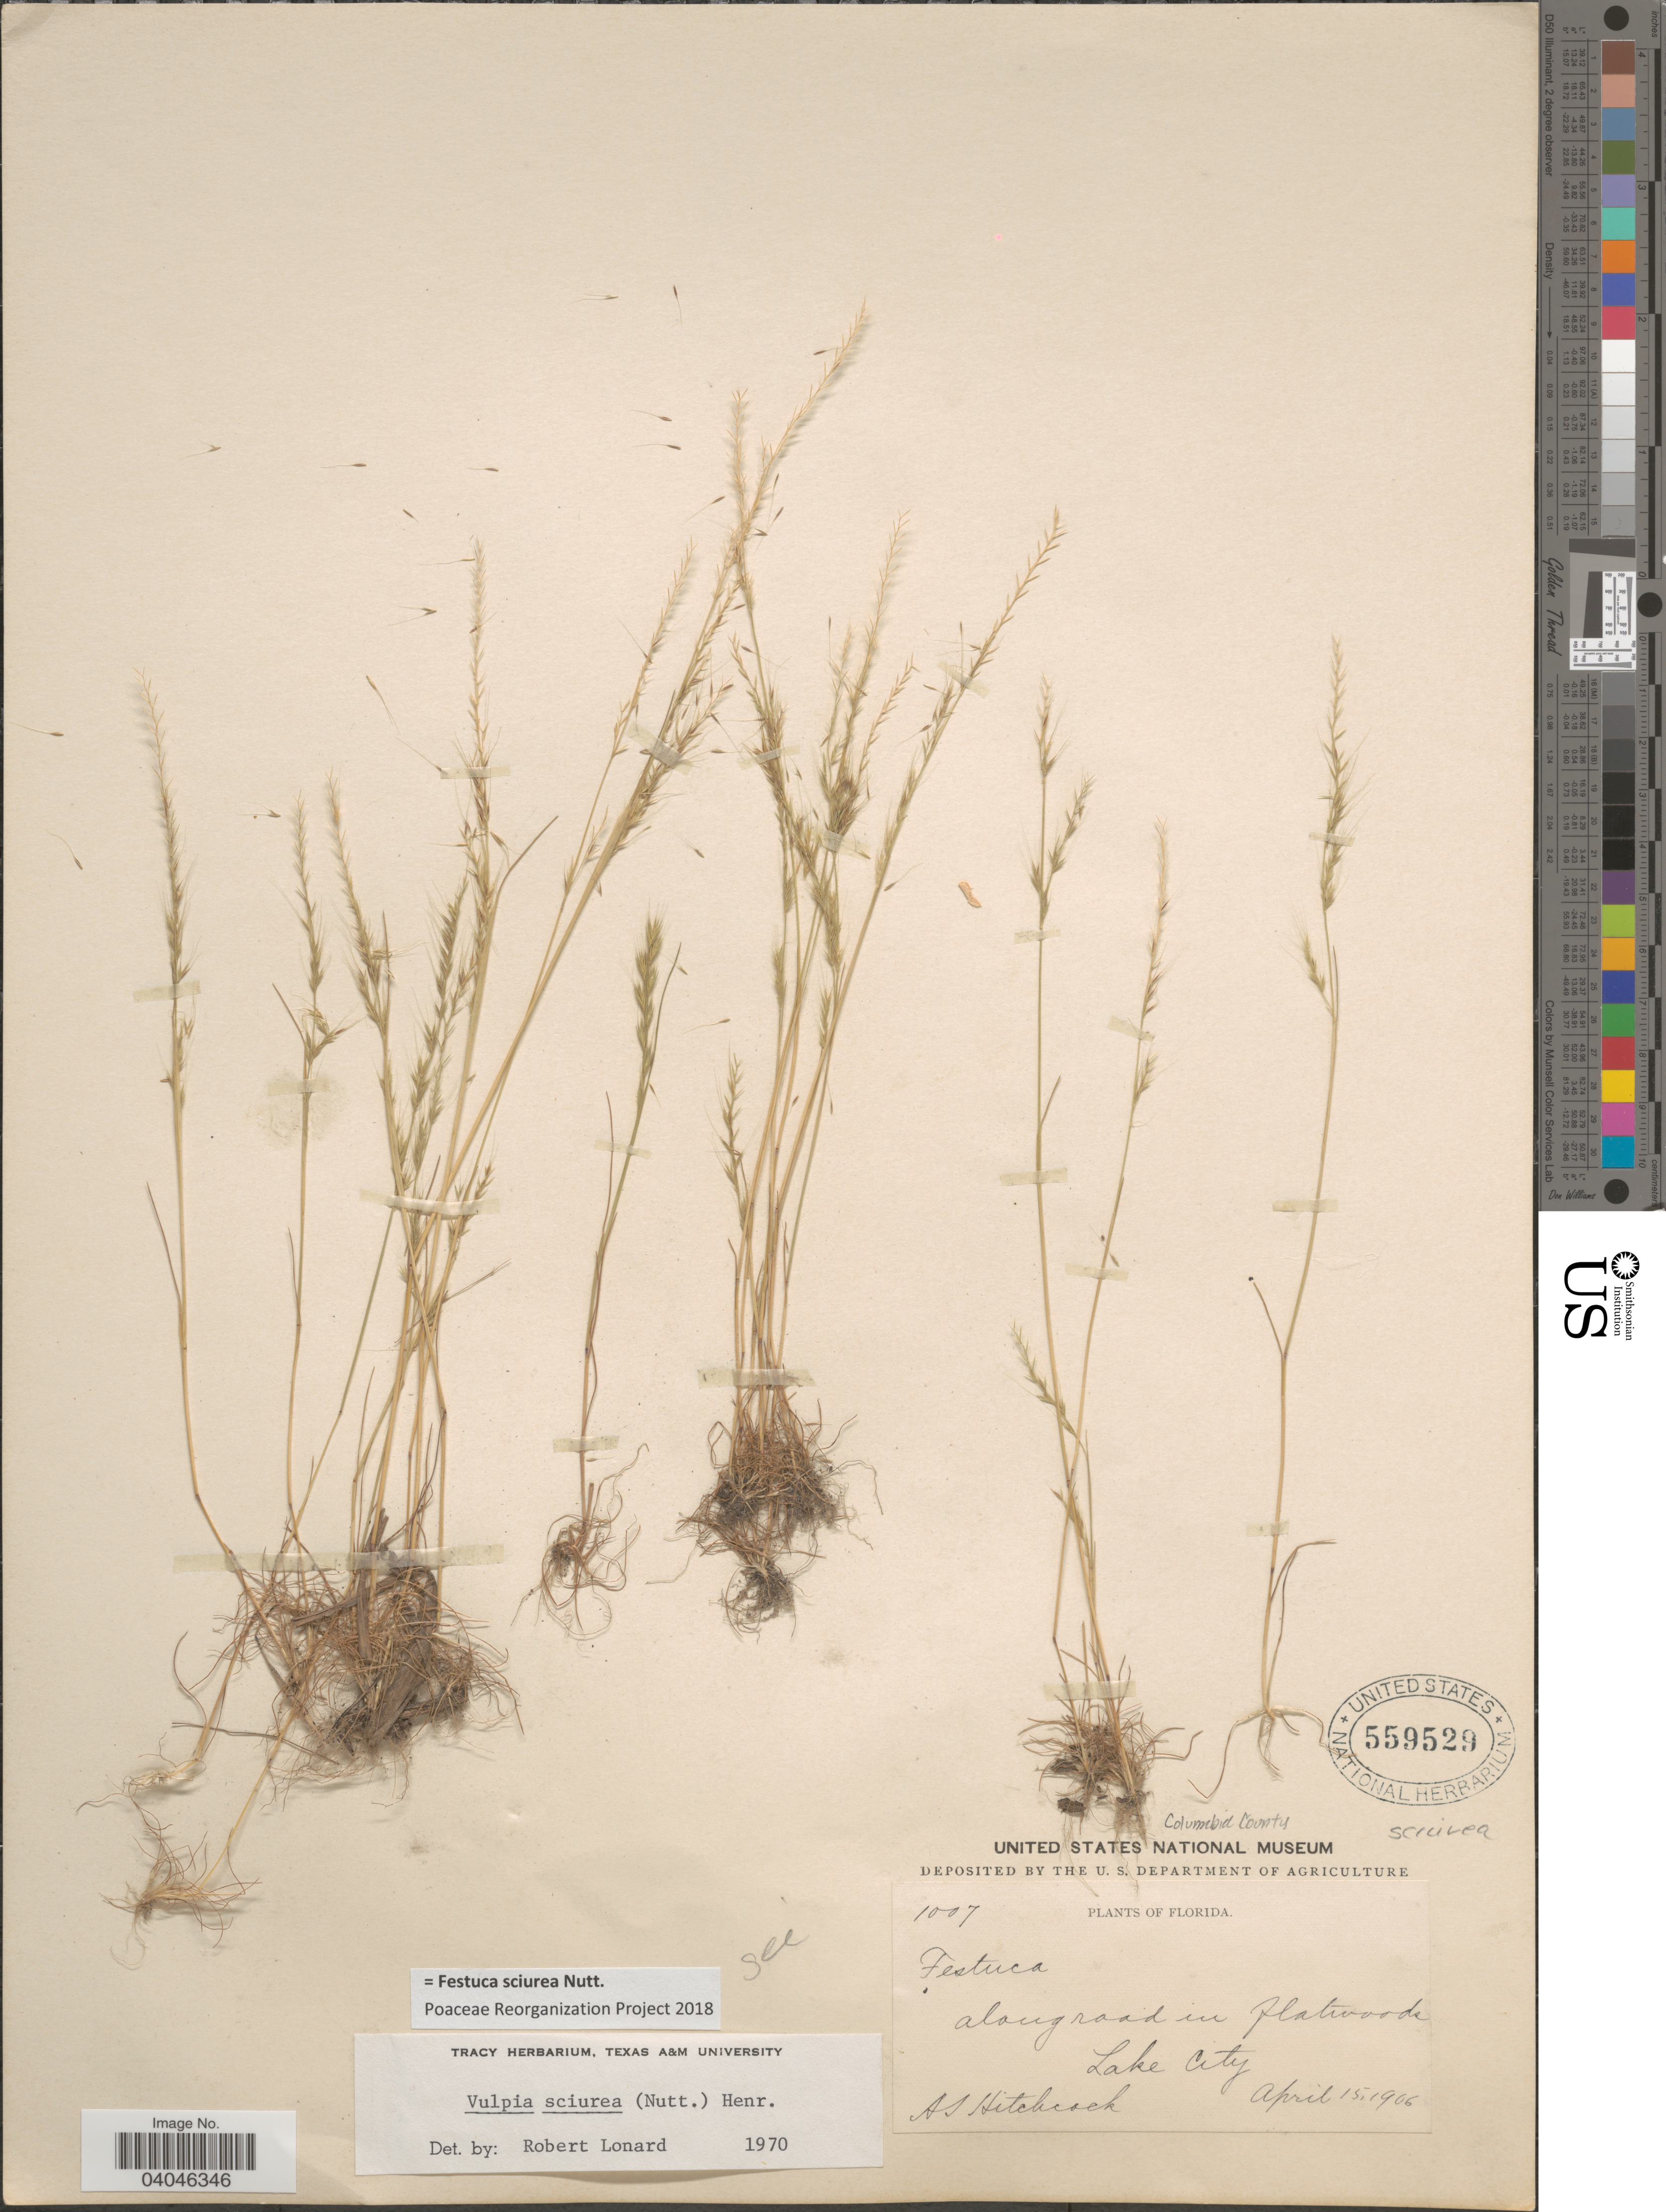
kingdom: Plantae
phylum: Tracheophyta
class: Liliopsida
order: Poales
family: Poaceae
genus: Festuca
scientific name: Festuca sciurea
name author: Nutt.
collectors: A. S. Hitchcock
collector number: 1007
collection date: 1906-04-15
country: United States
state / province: Florida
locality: Columbia County. Lake City.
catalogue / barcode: US 559529